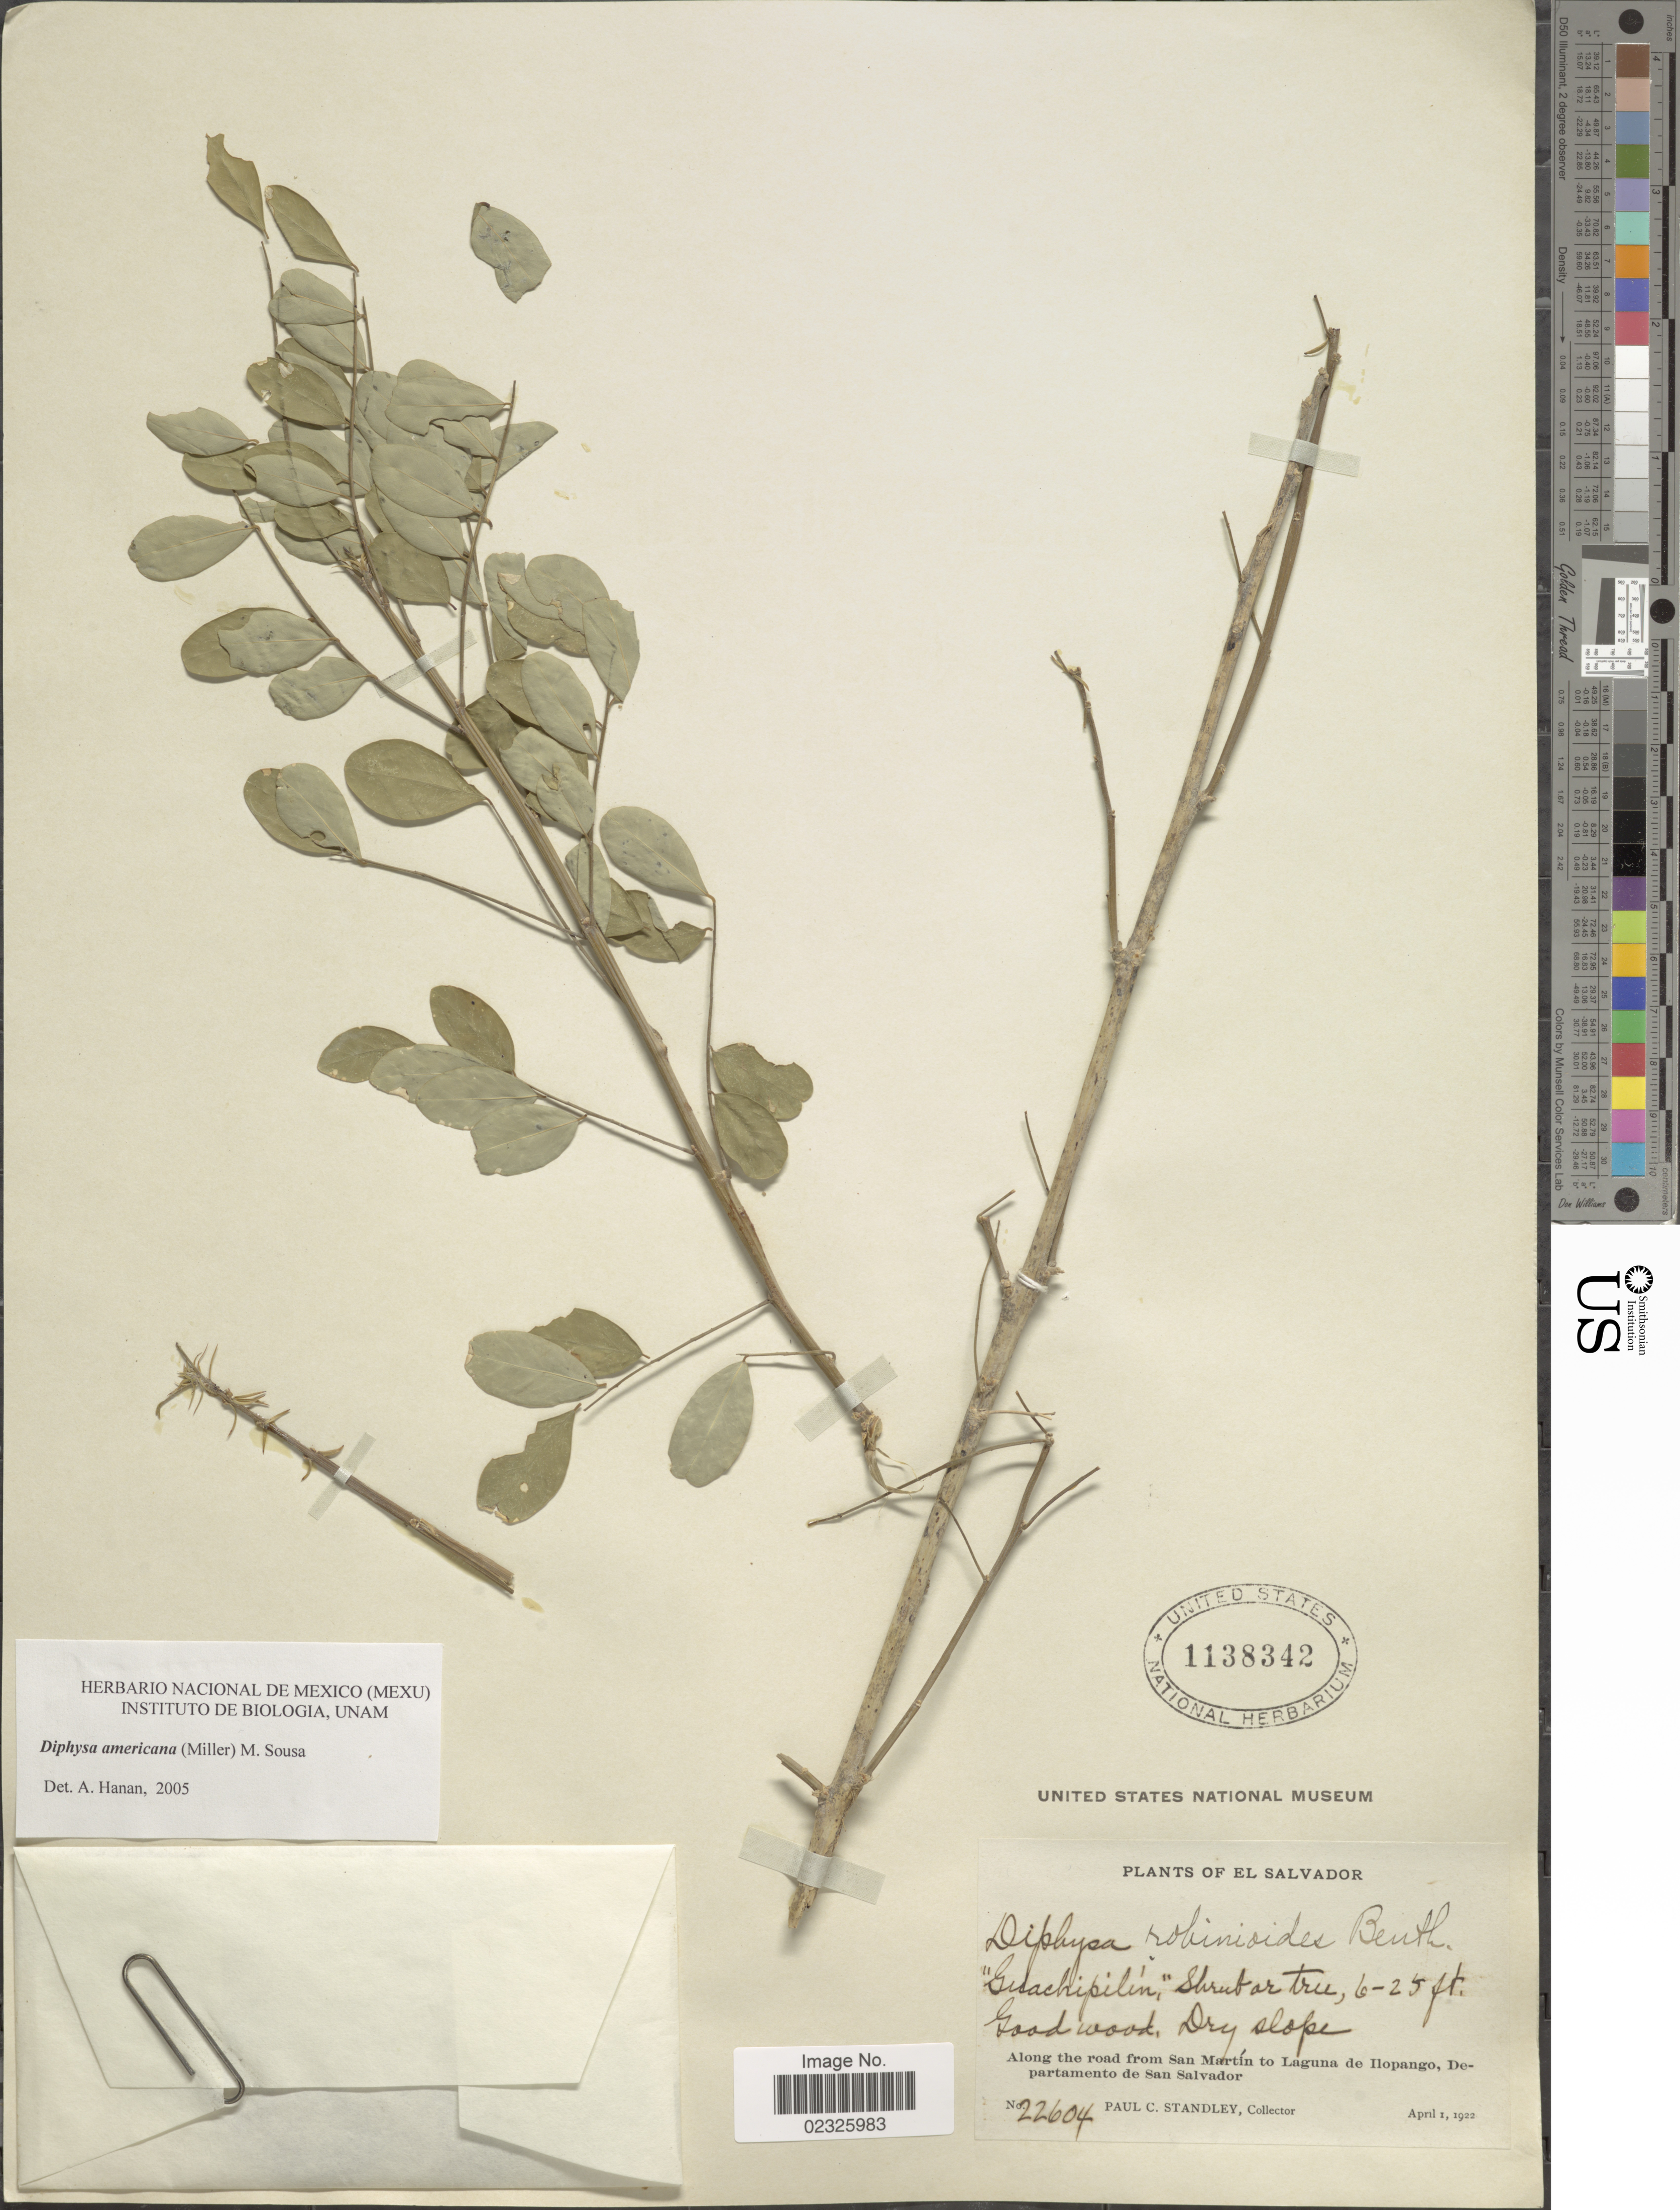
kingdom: Plantae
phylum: Tracheophyta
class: Magnoliopsida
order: Fabales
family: Fabaceae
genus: Diphysa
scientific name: Diphysa americana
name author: (Mill.) M. Sousa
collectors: P. C. Standley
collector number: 22604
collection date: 1922-04-01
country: Bahamas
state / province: San Salvador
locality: Food wood, dry slope, along the road from San Martin to Laguna to Ilopongo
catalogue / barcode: US 1138342